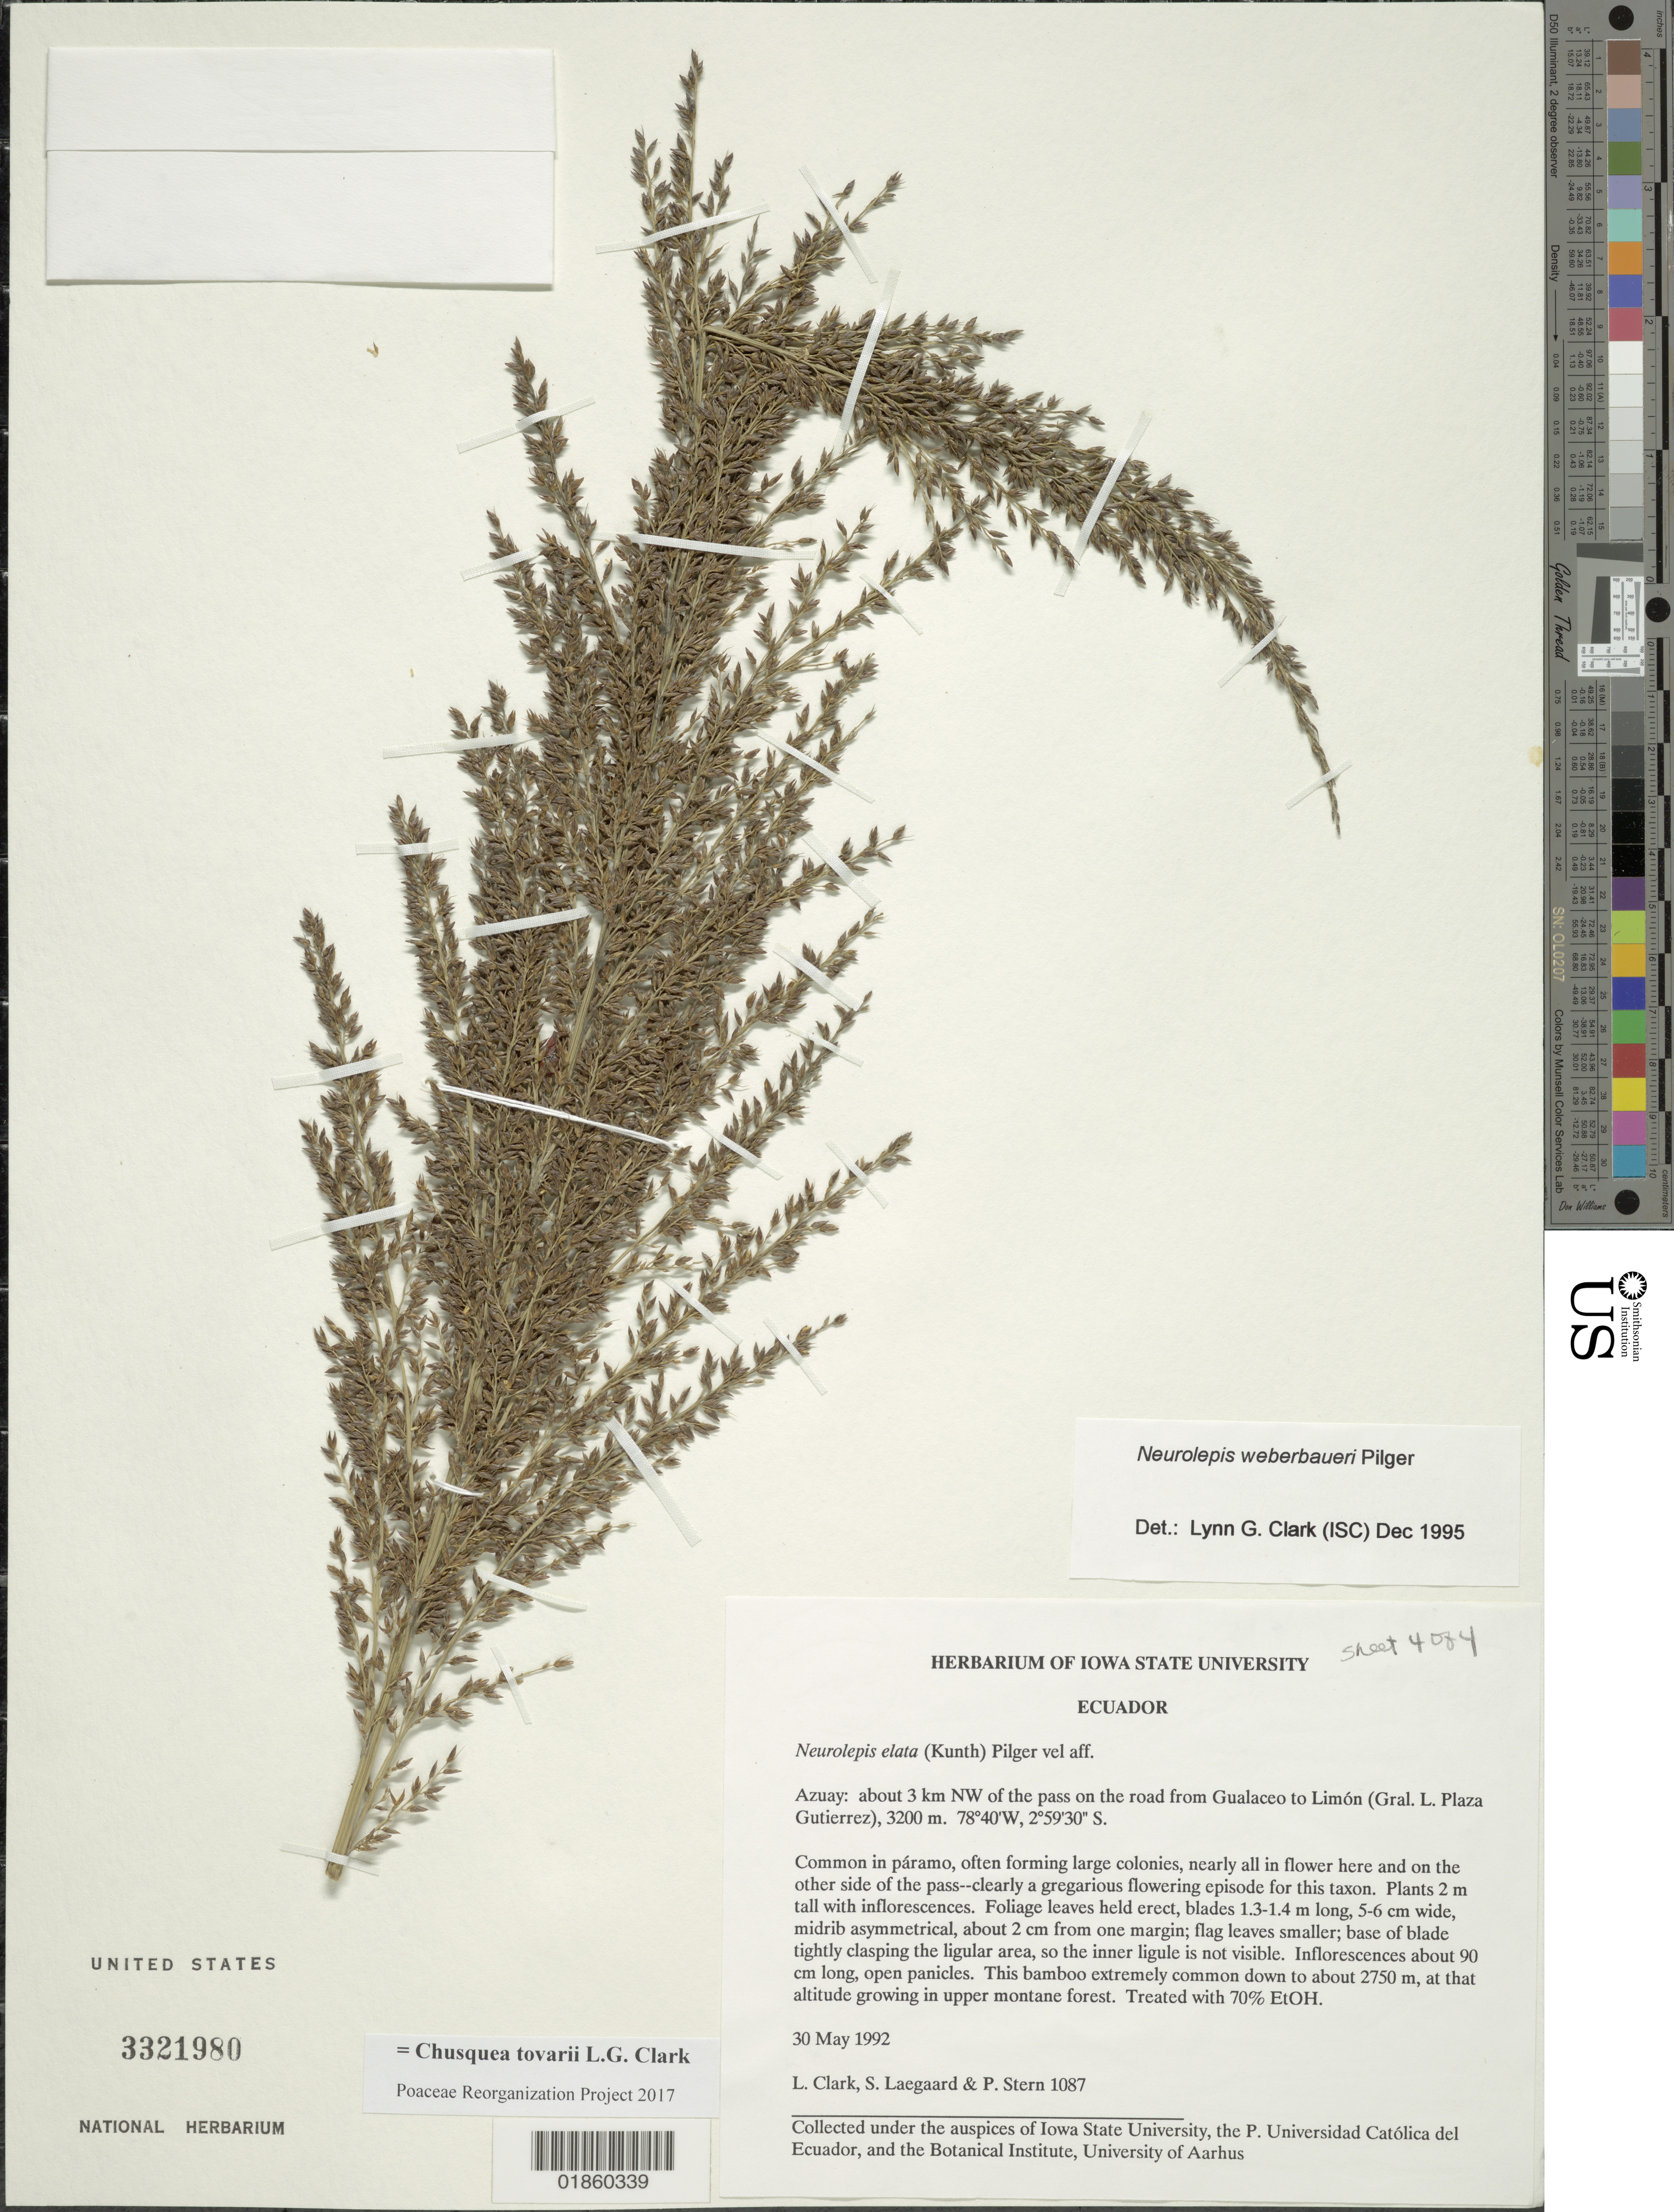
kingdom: Plantae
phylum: Tracheophyta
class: Liliopsida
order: Poales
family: Poaceae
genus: Chusquea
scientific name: Chusquea tovarii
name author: L.G. Clark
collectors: L. G. Clark, S. Lægaard & P. Stern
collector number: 1087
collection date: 1992-05-30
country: Ecuador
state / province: Azuay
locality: about 3 km W of the [ass on the road from Gualaceo to Limon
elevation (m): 3200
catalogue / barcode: US 3321980